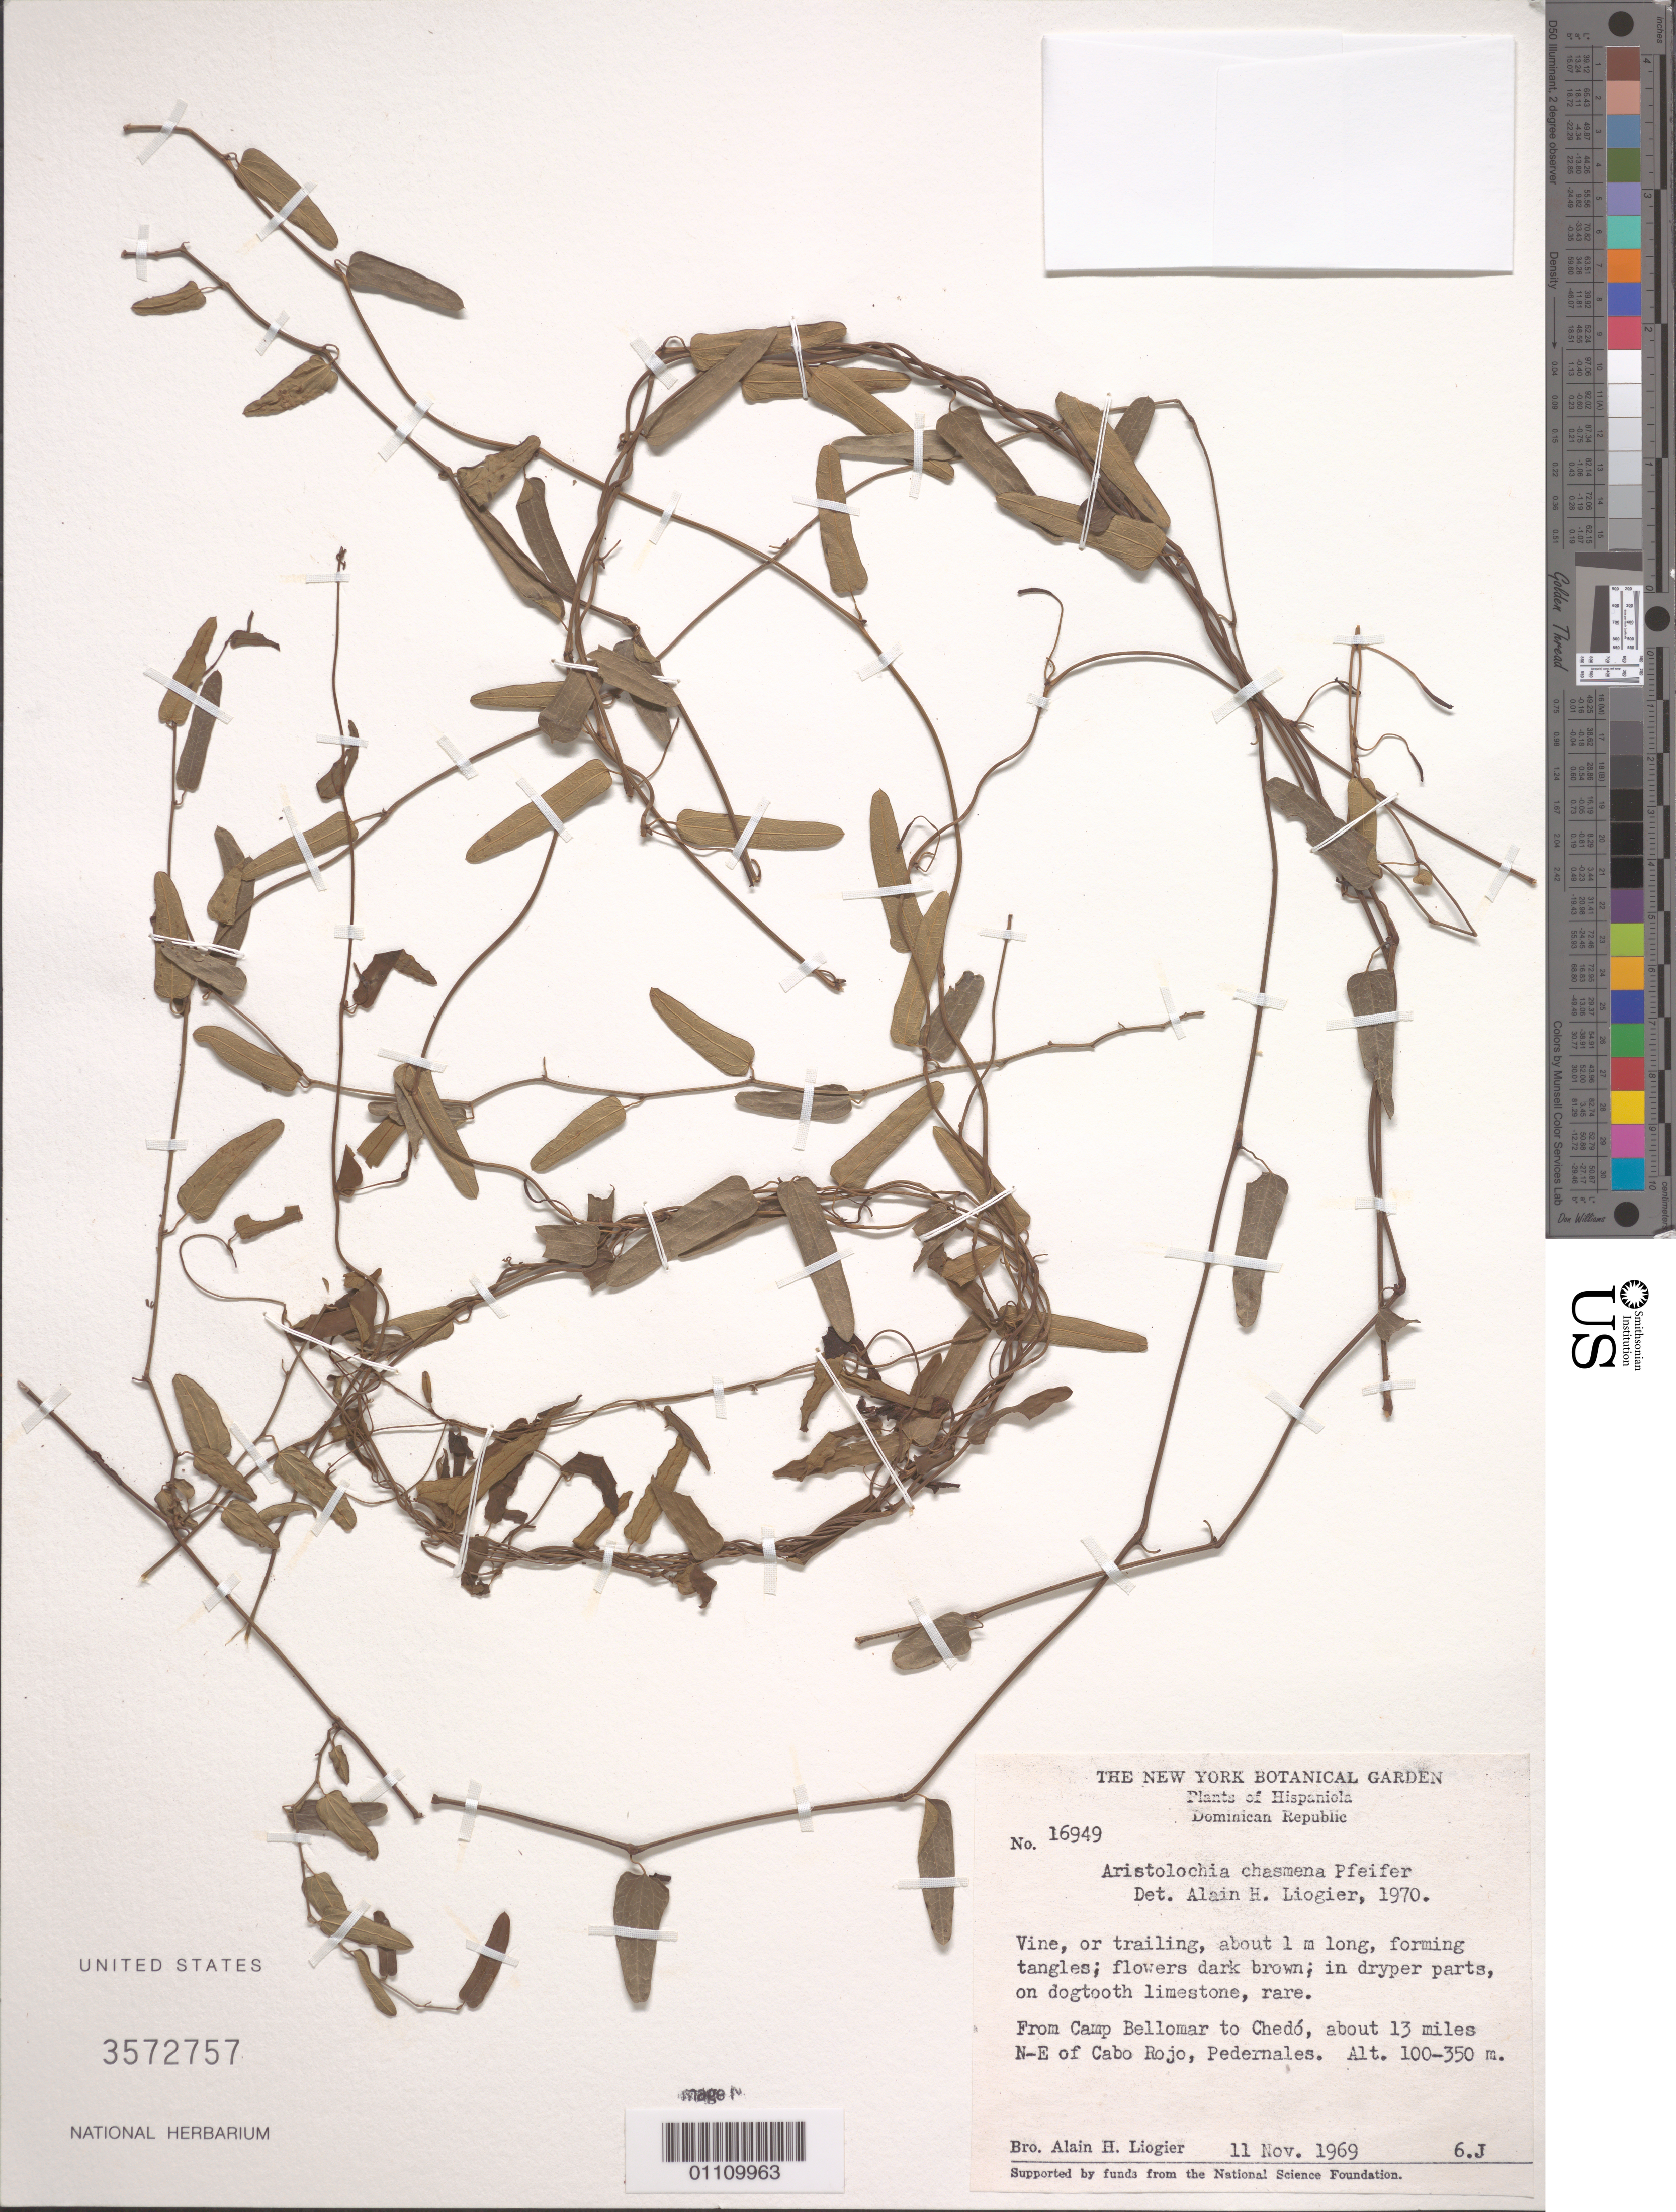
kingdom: Plantae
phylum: Tracheophyta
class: Magnoliopsida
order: Piperales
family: Aristolochiaceae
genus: Aristolochia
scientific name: Aristolochia chasmema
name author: Pfeifer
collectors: A. H. Liogier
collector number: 16949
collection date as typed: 11 Nov 1969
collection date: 1969-11-11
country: Dominican Republic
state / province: Pedernales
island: Hispaniola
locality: Bellomar Camp to Chedó, about 13 miles NE of Cabo Rojo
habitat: In dryer parts, on dogtooth limestone; rare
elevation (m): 100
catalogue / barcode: US 3572757